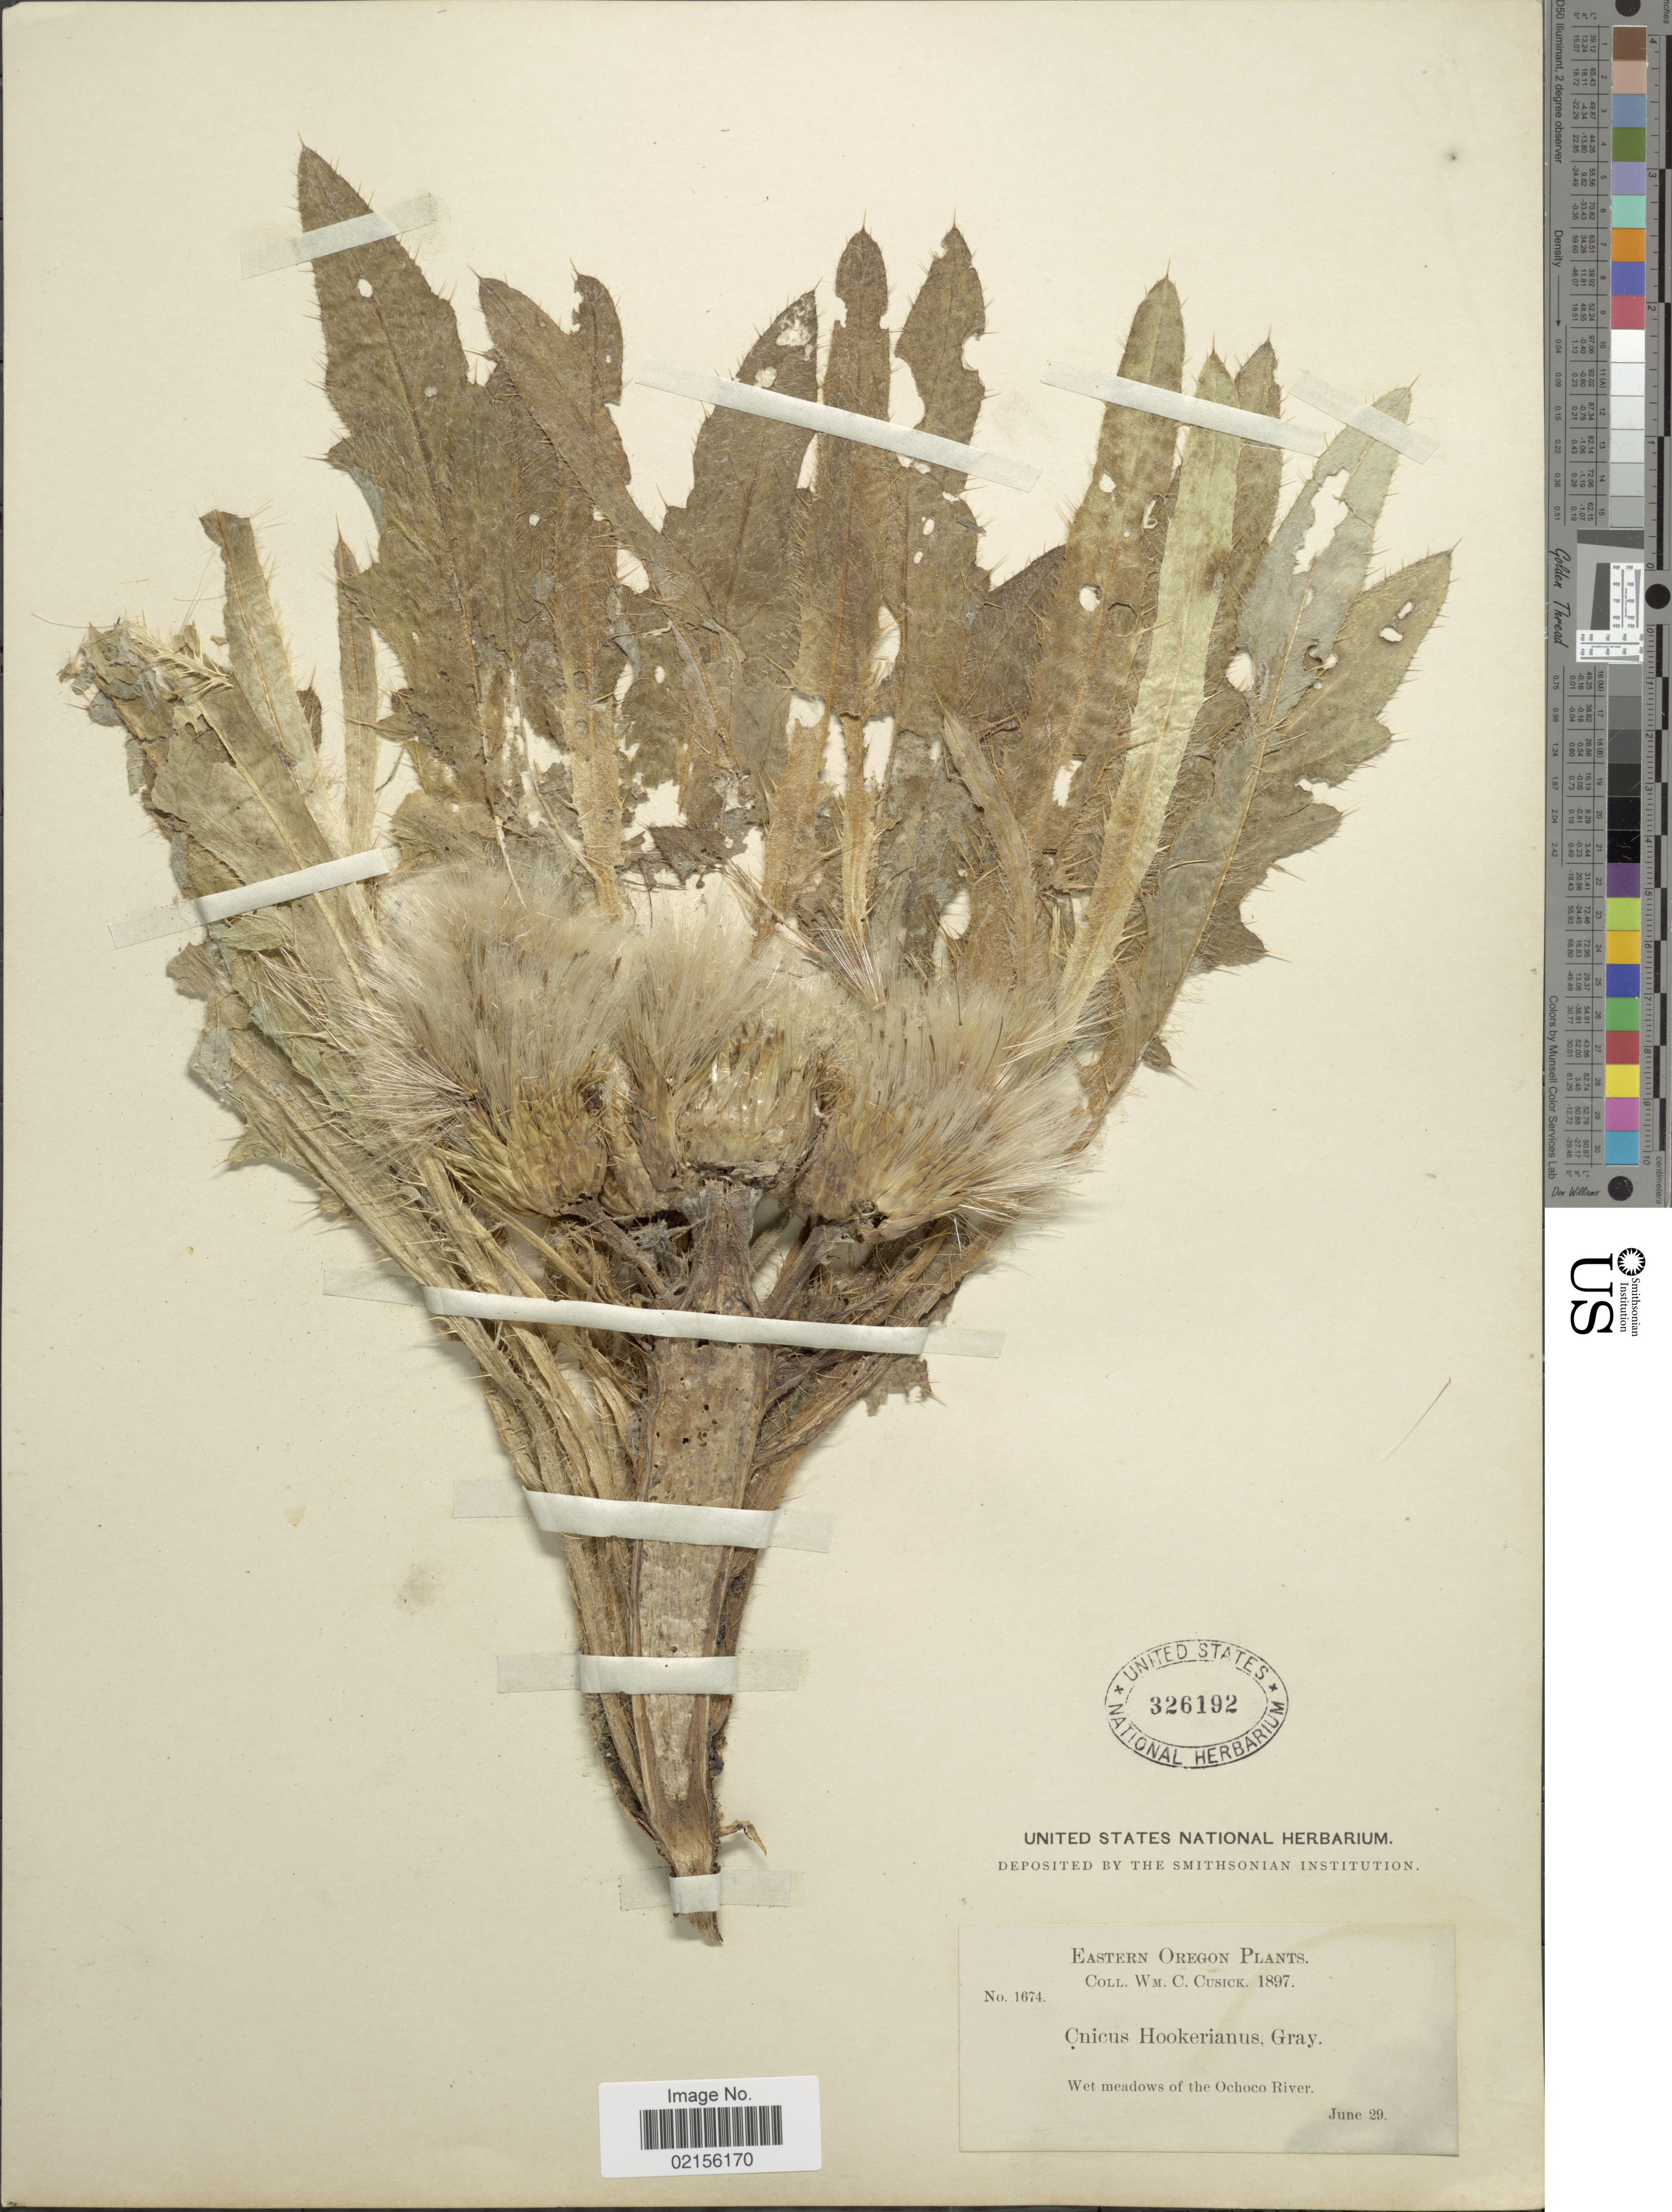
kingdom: Plantae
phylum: Tracheophyta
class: Magnoliopsida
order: Asterales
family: Asteraceae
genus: Cirsium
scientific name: Cirsium scariosum var. americanum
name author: (A. Gray) D.J. Keil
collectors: W. C. Cusick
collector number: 1674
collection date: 1897-06-29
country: United States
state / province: Oregon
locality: Eastern Oregon, Wet meadows of the Ochoco River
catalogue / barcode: US 326192